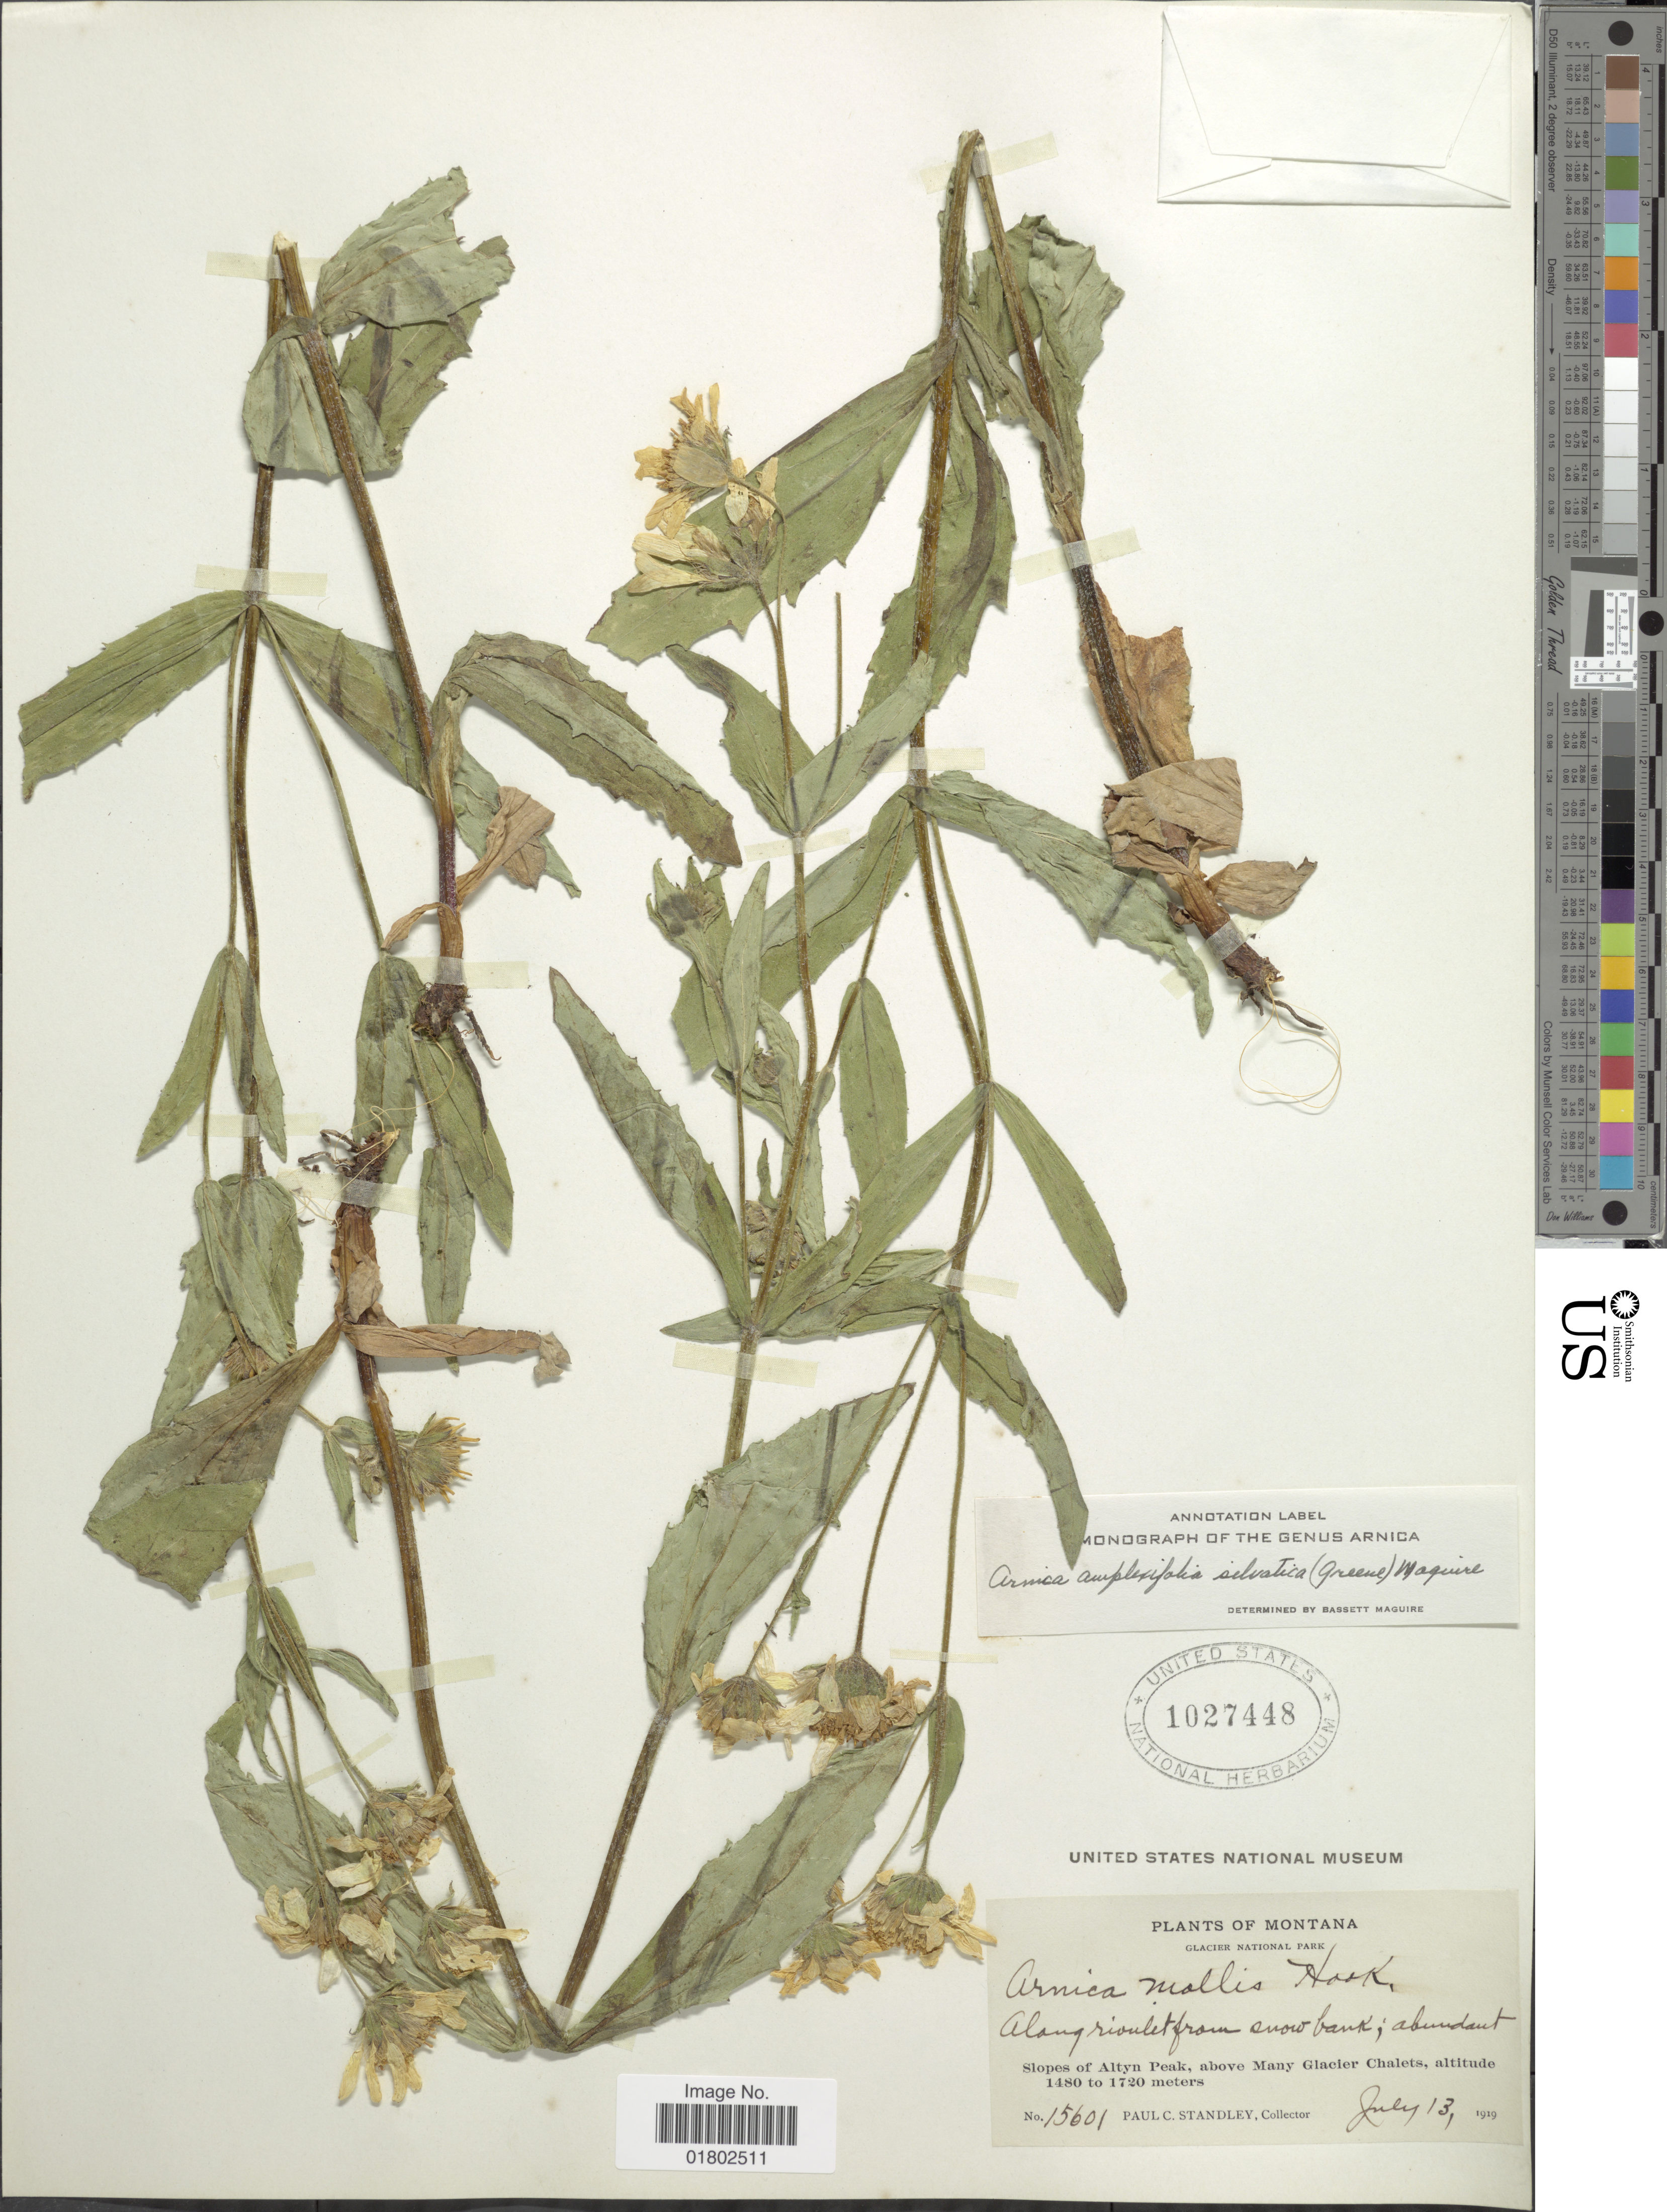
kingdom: Plantae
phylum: Tracheophyta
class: Magnoliopsida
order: Asterales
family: Asteraceae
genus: Arnica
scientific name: Arnica amplexifolia subsp. genuina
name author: Maguire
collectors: P. C. Standley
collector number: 15601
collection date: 1919-07-13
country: United States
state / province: Montana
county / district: Glacier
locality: Glacier National Park, along rioulet from snow bank, slopes of Altyn Peak, Many Glacier National Chalets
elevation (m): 1480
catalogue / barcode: US 1027448